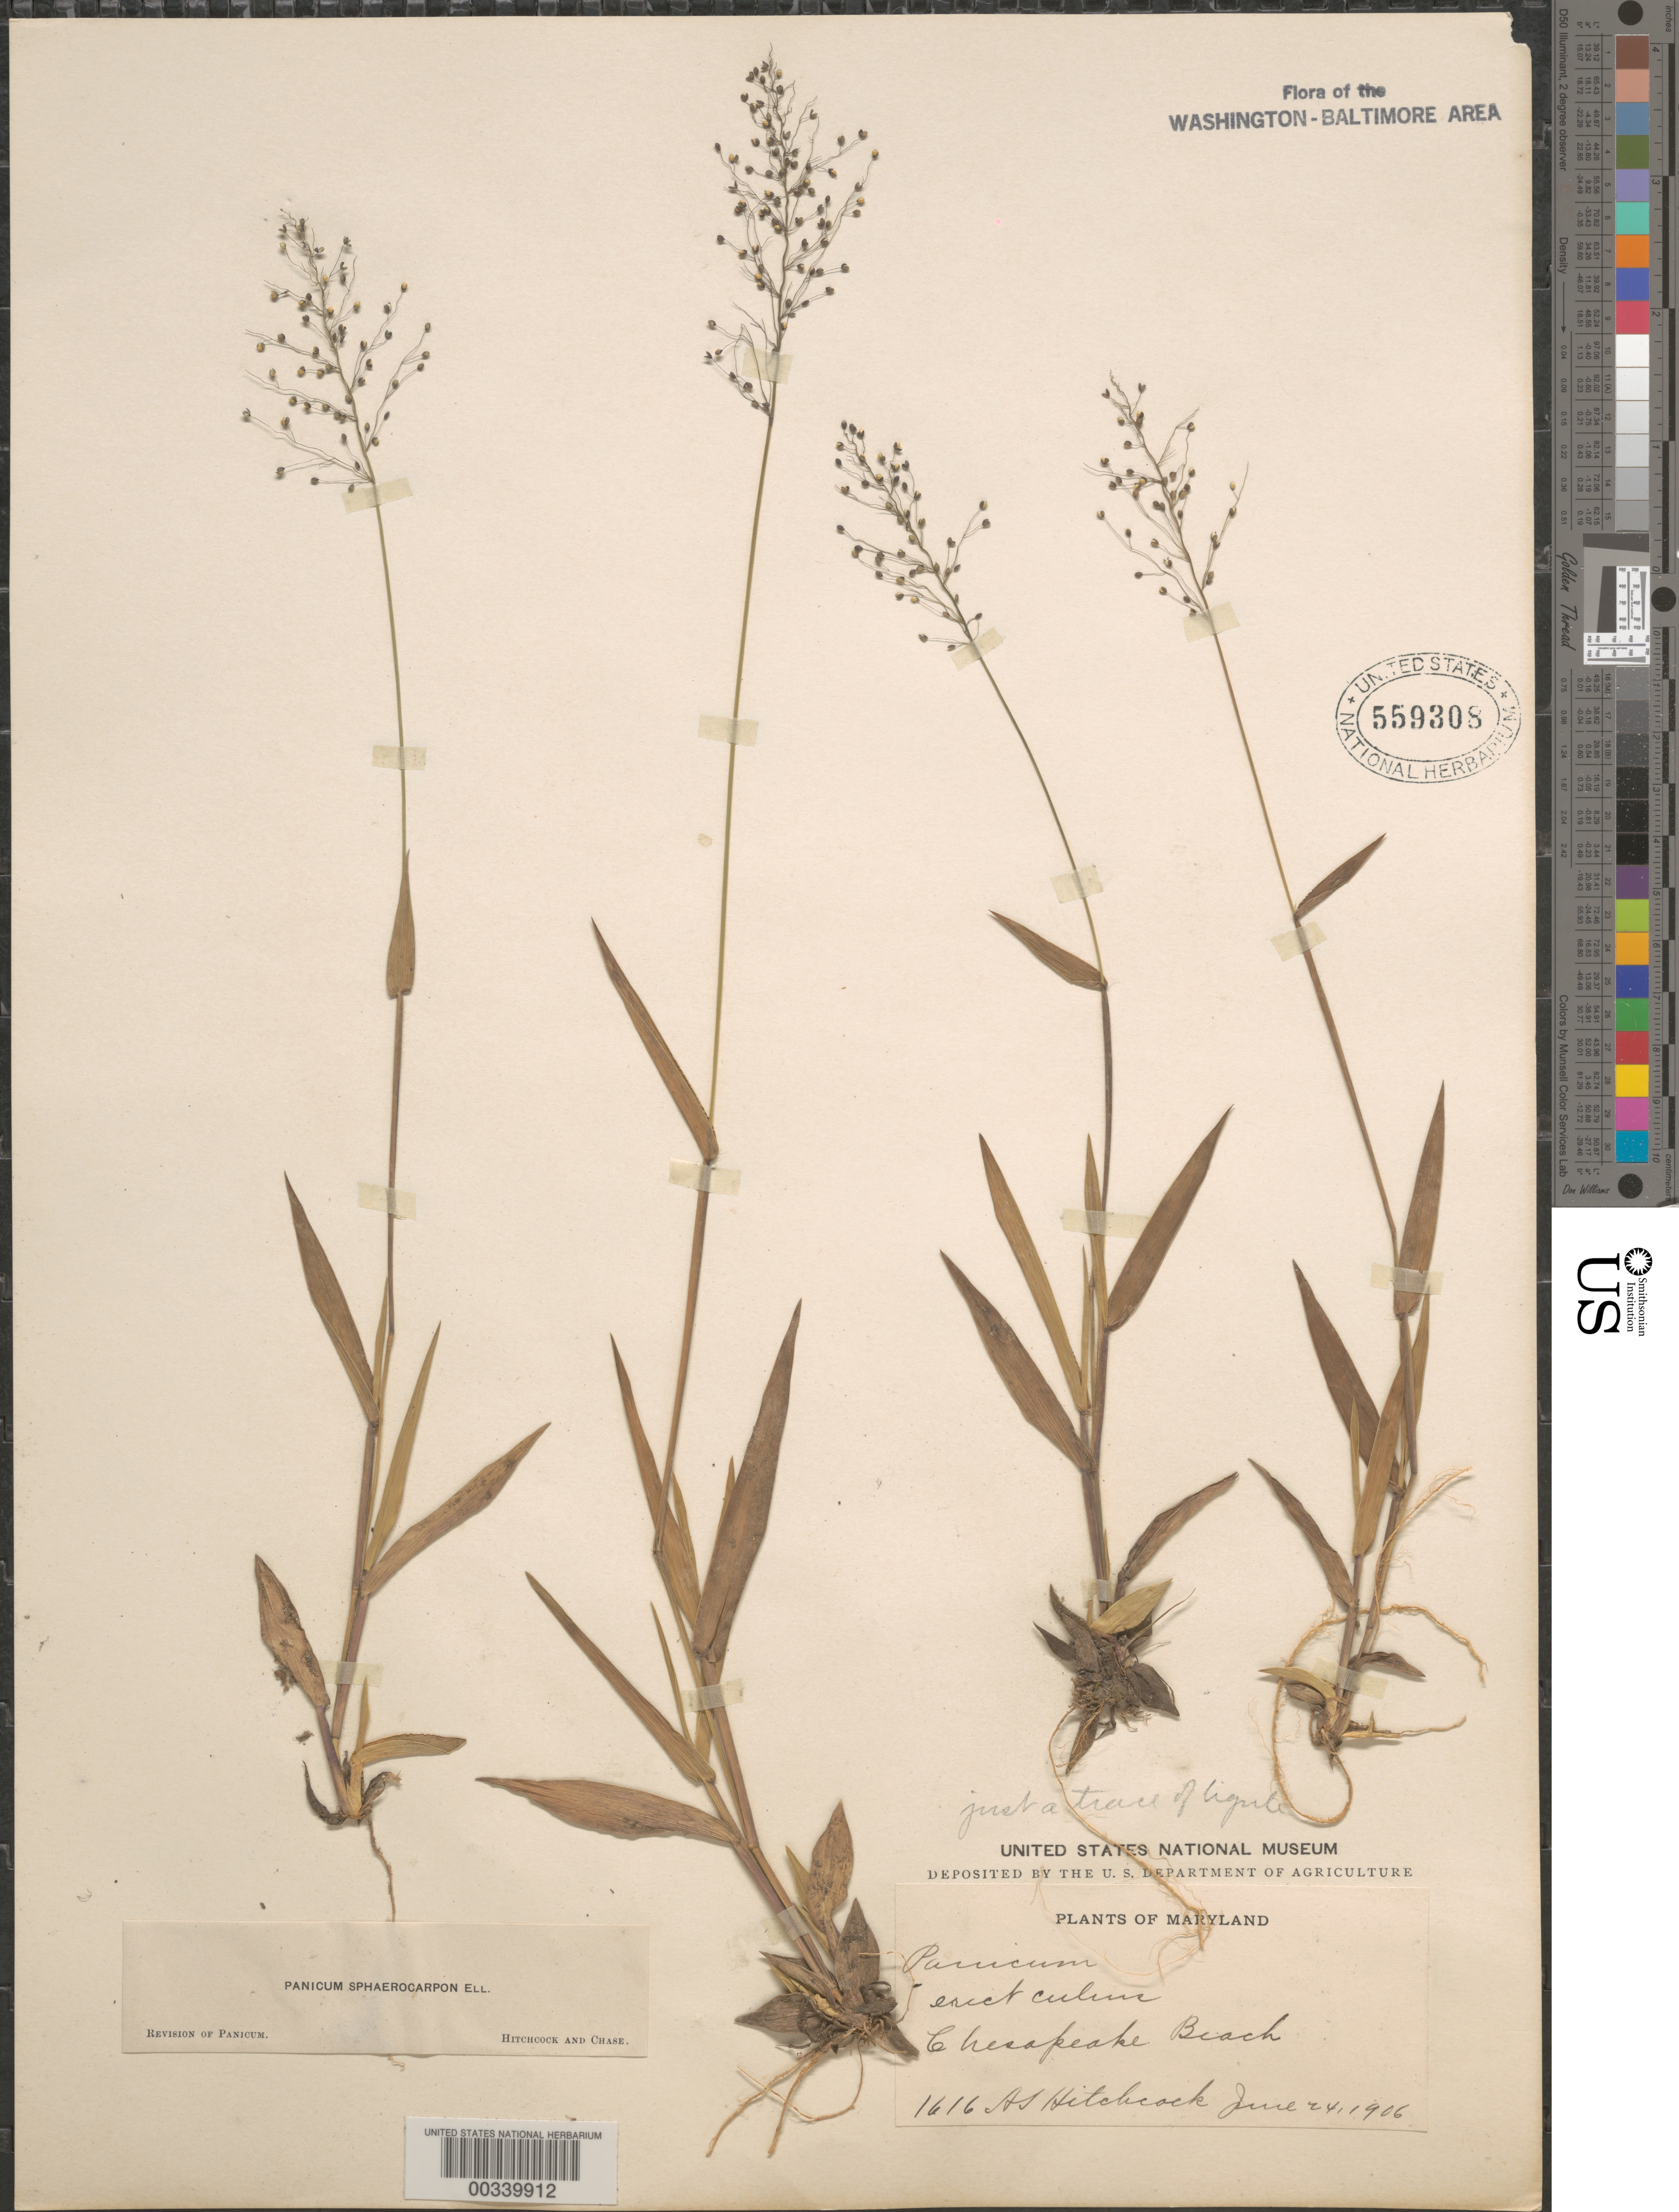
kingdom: Plantae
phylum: Tracheophyta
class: Liliopsida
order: Poales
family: Poaceae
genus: Dichanthelium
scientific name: Dichanthelium sphaerocarpon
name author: (Elliott) Gould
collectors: A. S. Hitchcock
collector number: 1616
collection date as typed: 24 Jun 1906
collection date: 1906-06-24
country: United States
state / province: Maryland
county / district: Calvert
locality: Chesapeake Beach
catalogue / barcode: US 559308